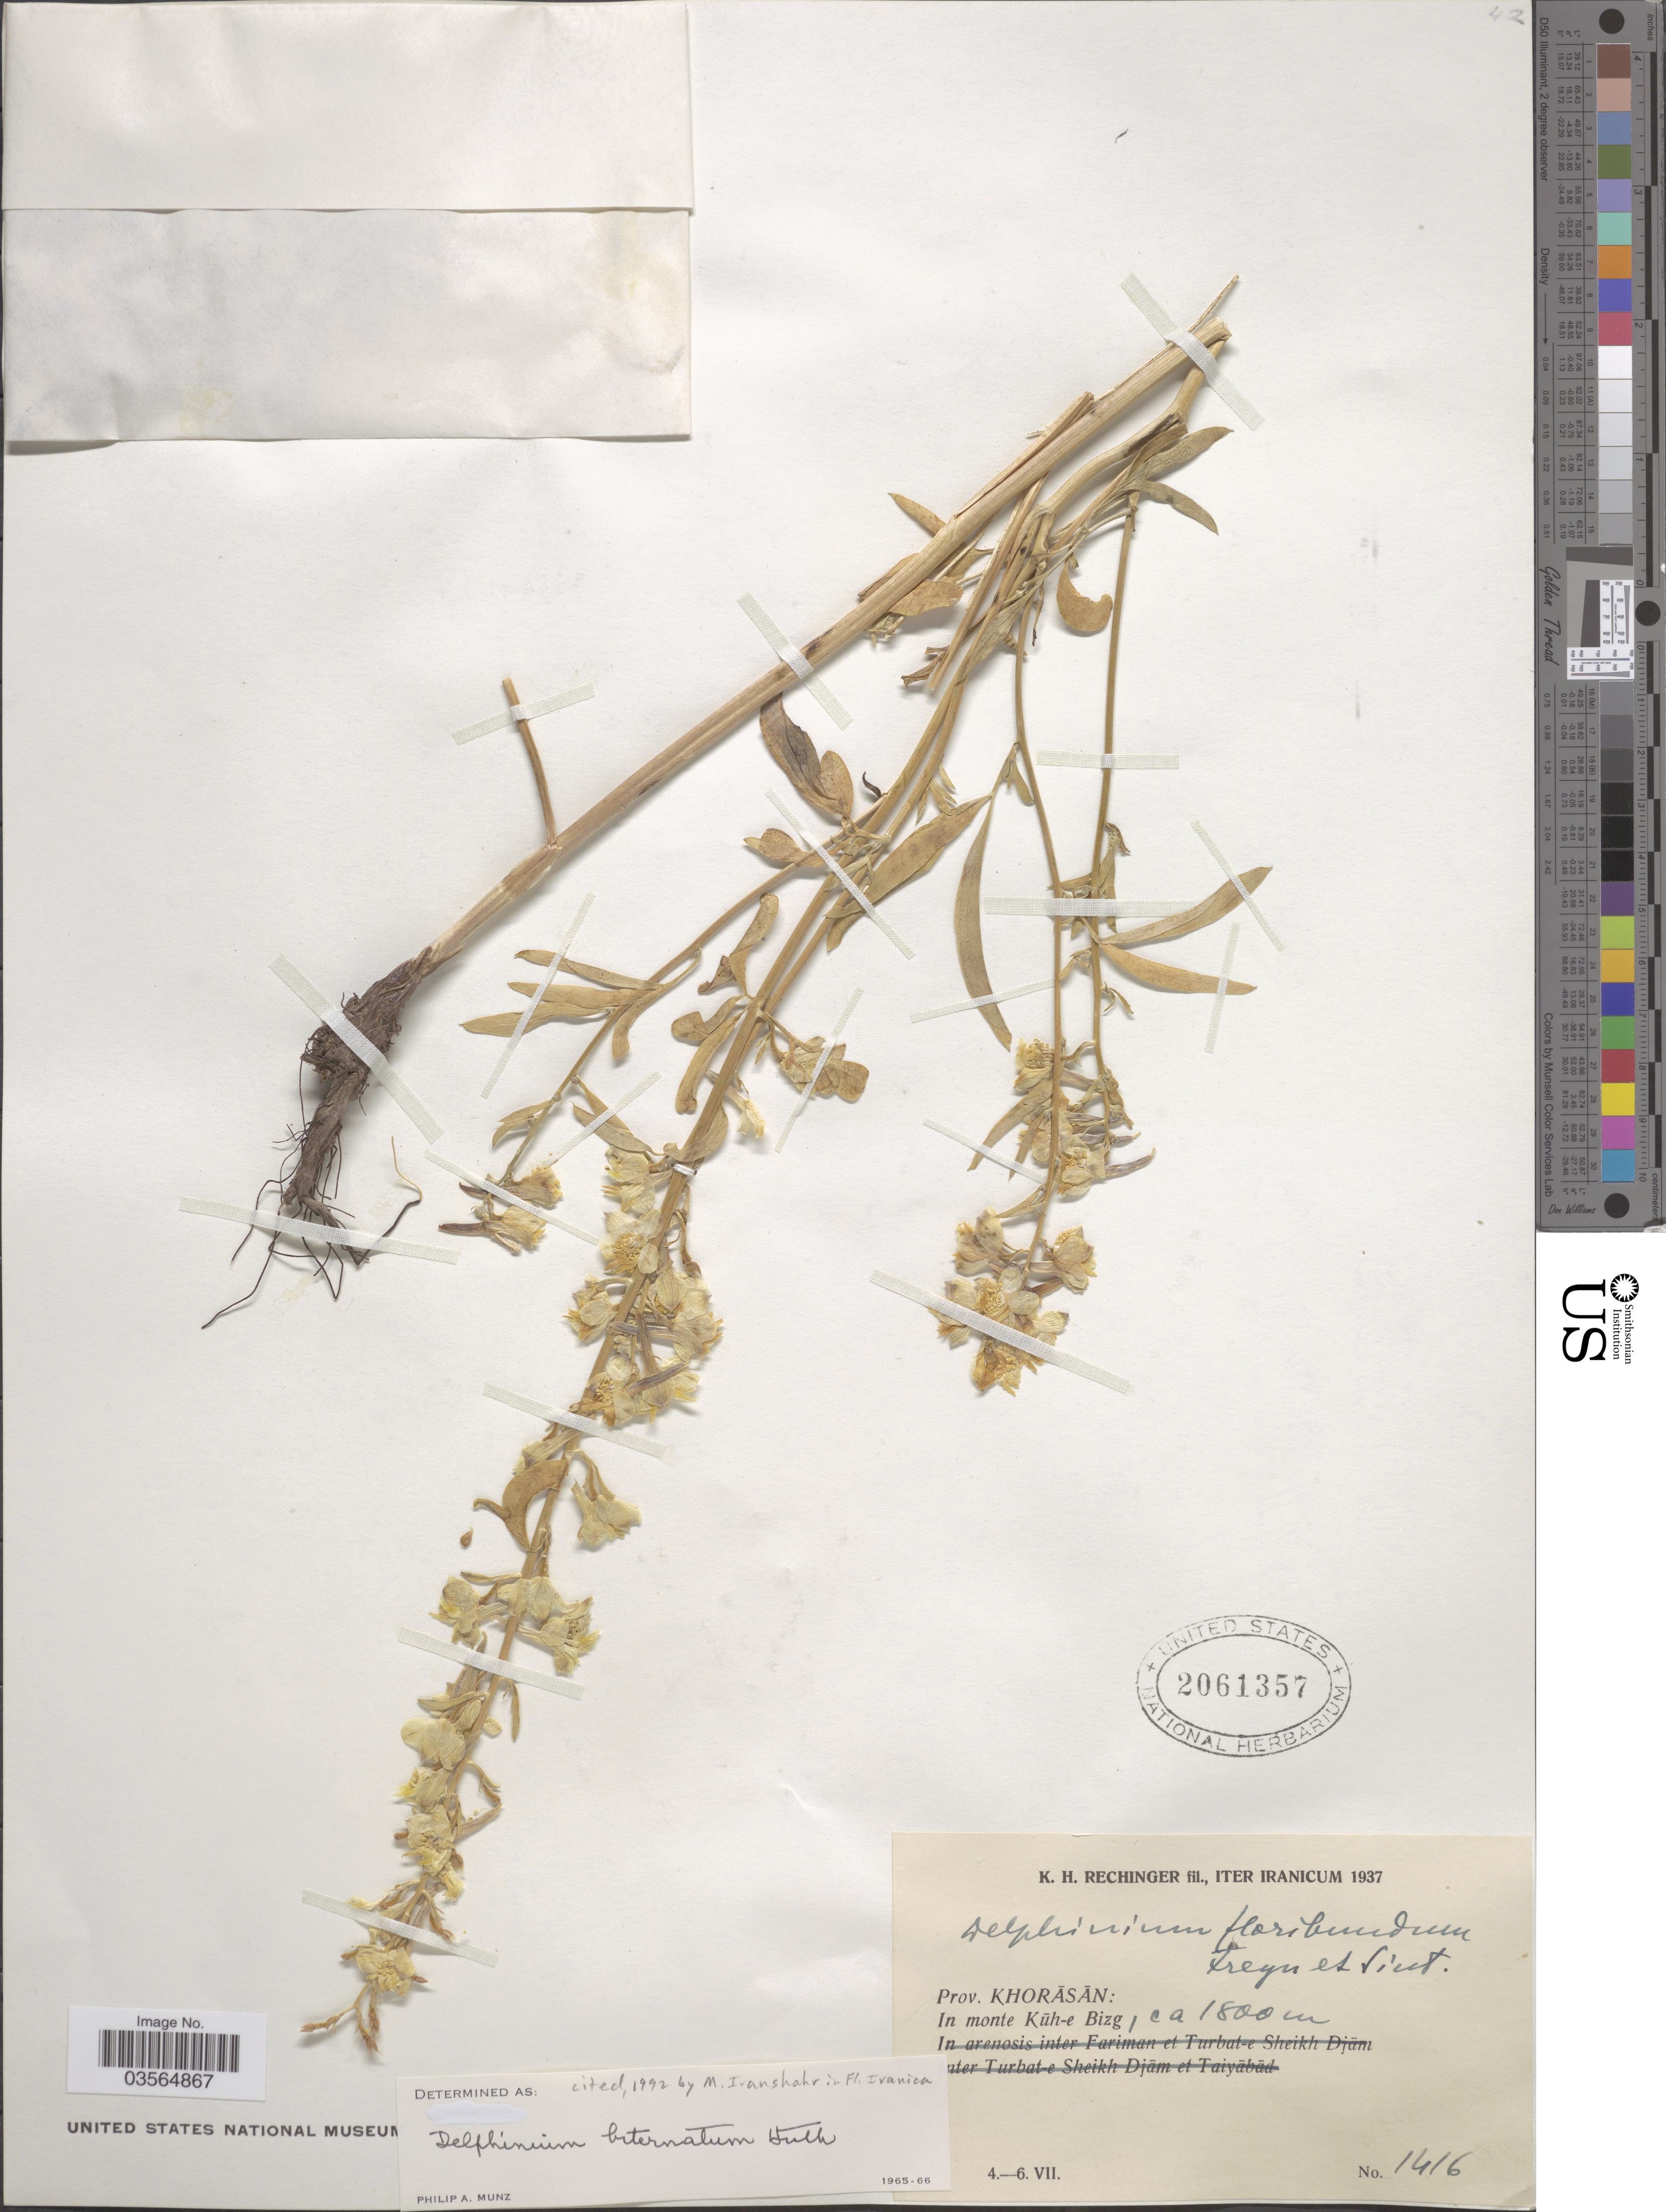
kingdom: Plantae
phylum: Tracheophyta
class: Magnoliopsida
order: Ranunculales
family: Ranunculaceae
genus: Delphinium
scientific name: Delphinium biternatum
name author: Huth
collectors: K. H. Rechinger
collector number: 1416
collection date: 1937-07-04/1937-07-06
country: Iran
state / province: Khorasan [obsolete]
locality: Iter Iranicum. Prov. Khorāsān: In monte Kūh-e Bizg.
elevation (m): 1800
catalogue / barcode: US 2061357